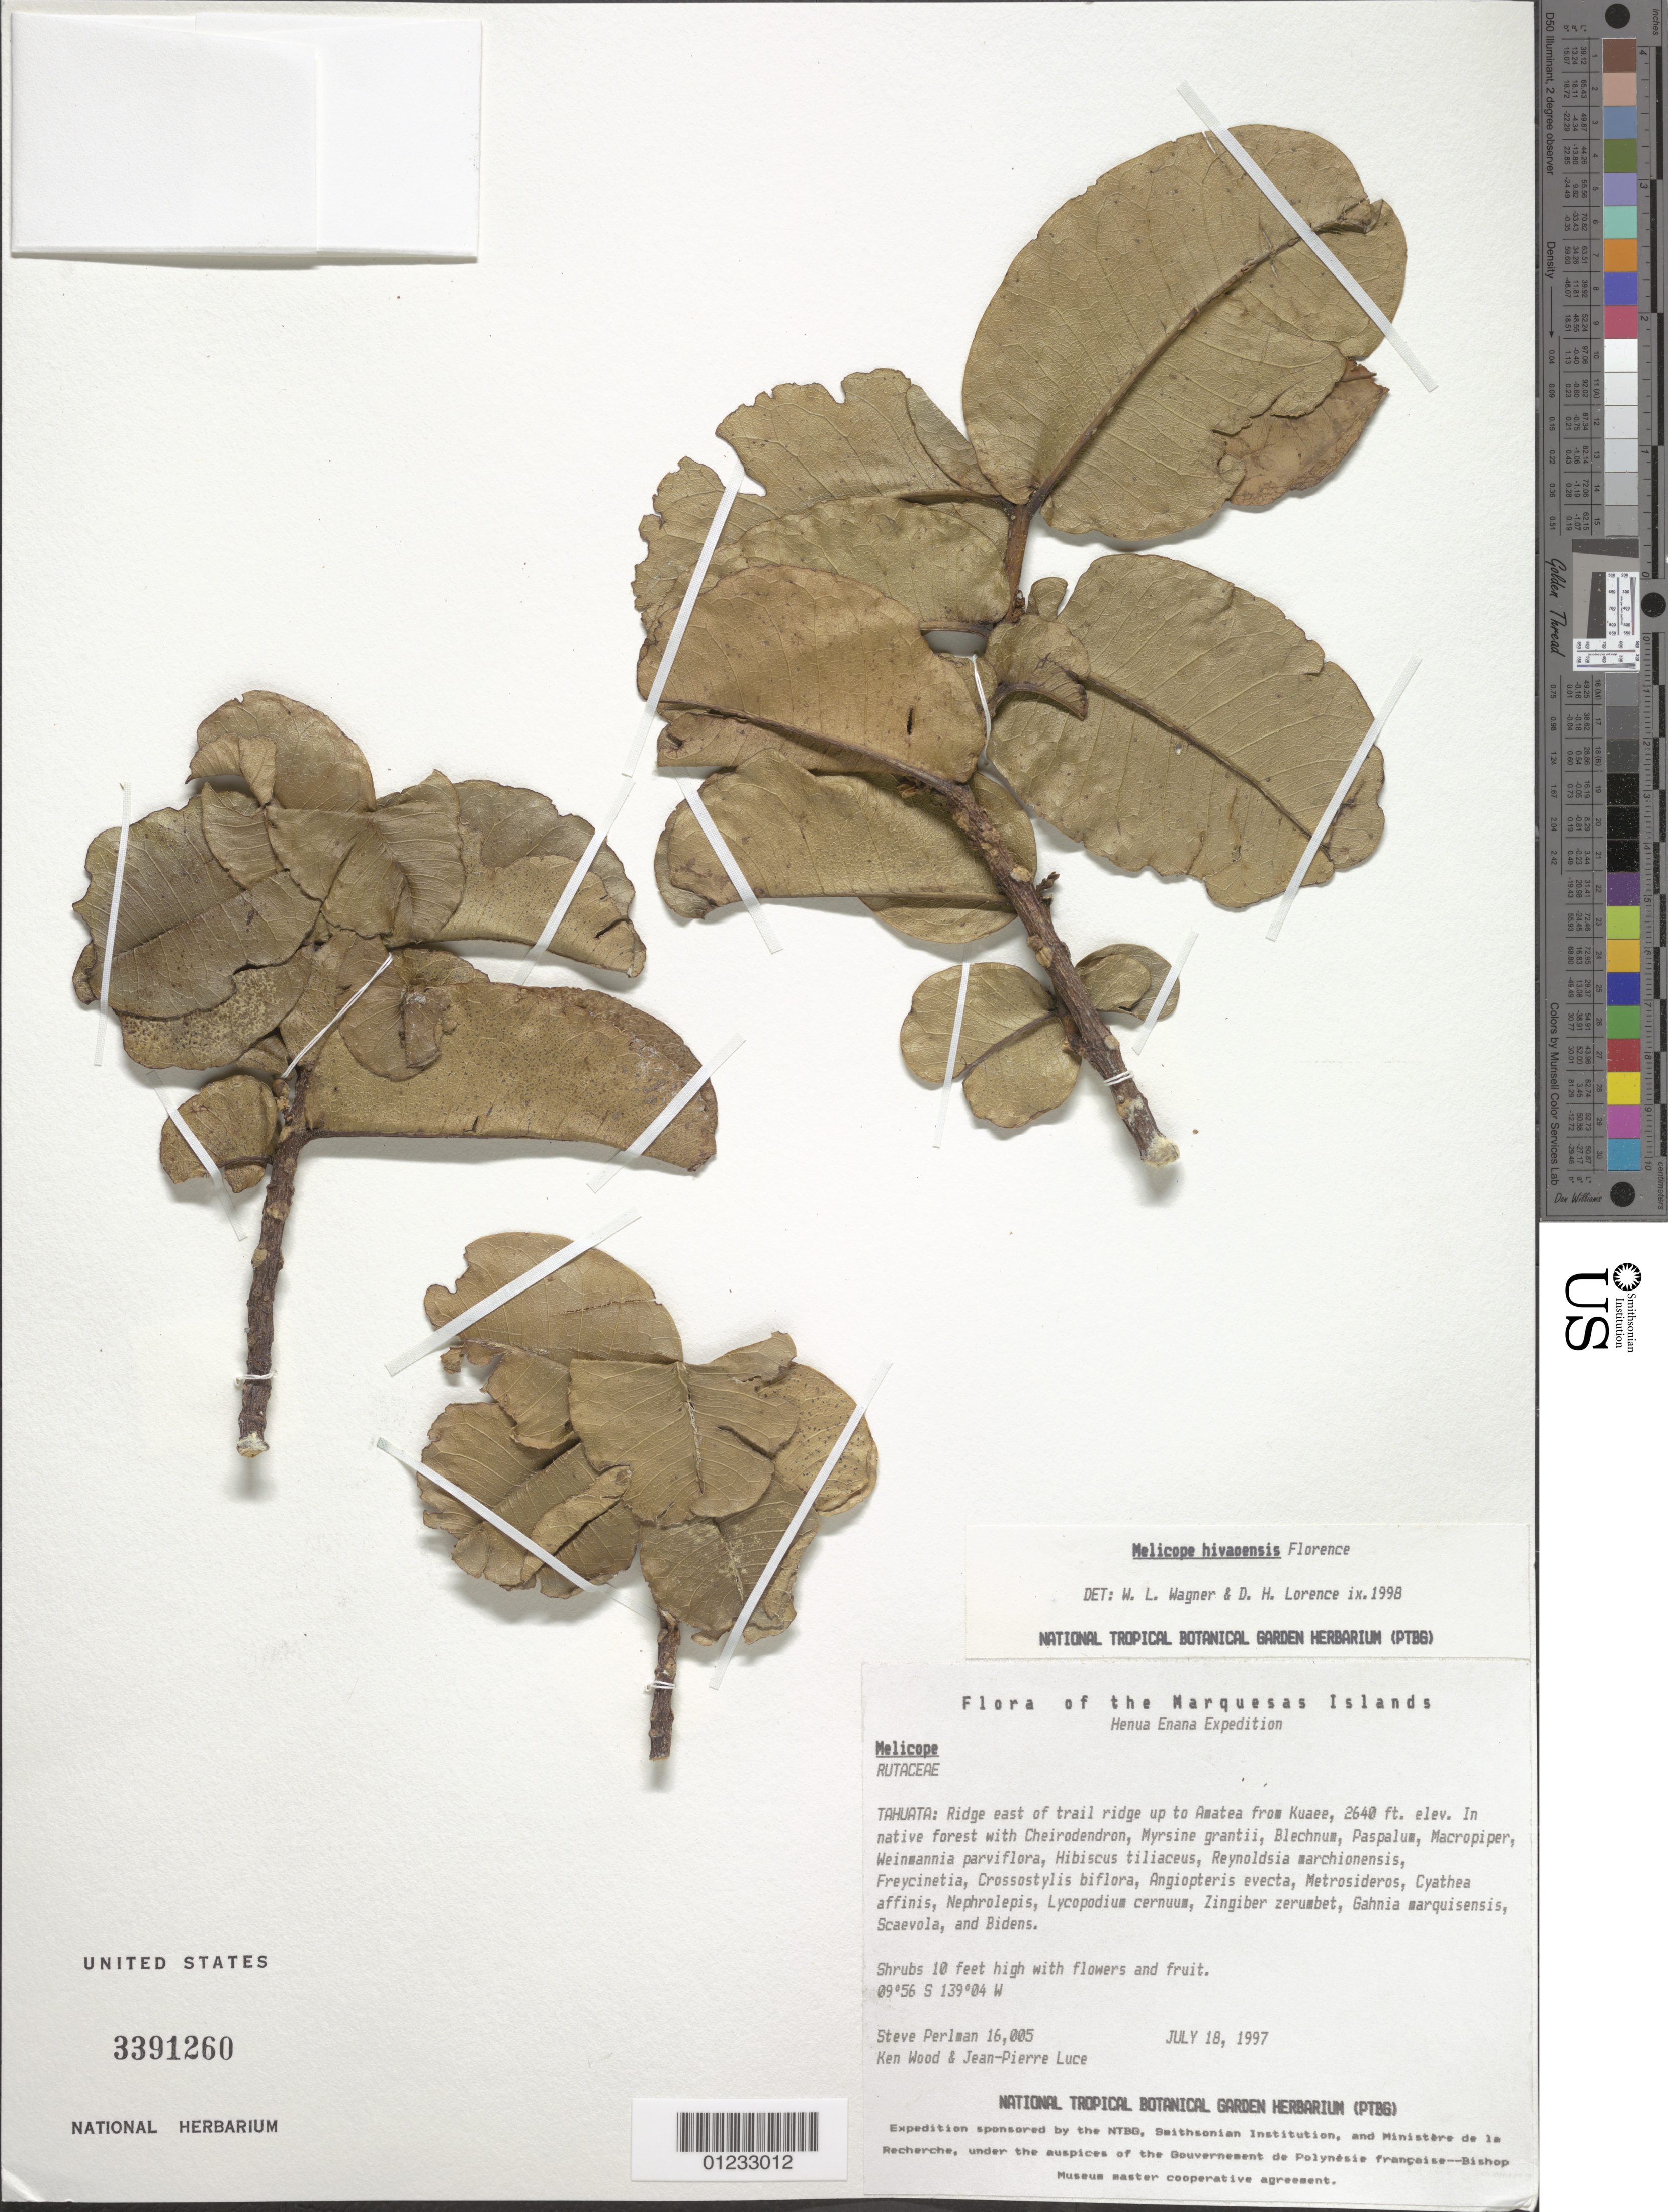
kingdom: Plantae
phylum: Tracheophyta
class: Magnoliopsida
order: Sapindales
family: Rutaceae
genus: Melicope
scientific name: Melicope hivaoaensis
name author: J. Florence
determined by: Wagner, W. L.; Lorence, David H.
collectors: S. P. Perlman, K. R. Wood & J. Luce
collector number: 16005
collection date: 1997-07-18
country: French Polynesia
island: Tahuata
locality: Ridge E of trail ridge up to Amatea from Kuaee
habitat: In native forest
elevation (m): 805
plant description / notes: Melicope hivaoaensis-Wagner & Lorence ix.1998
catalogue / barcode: US 3391260